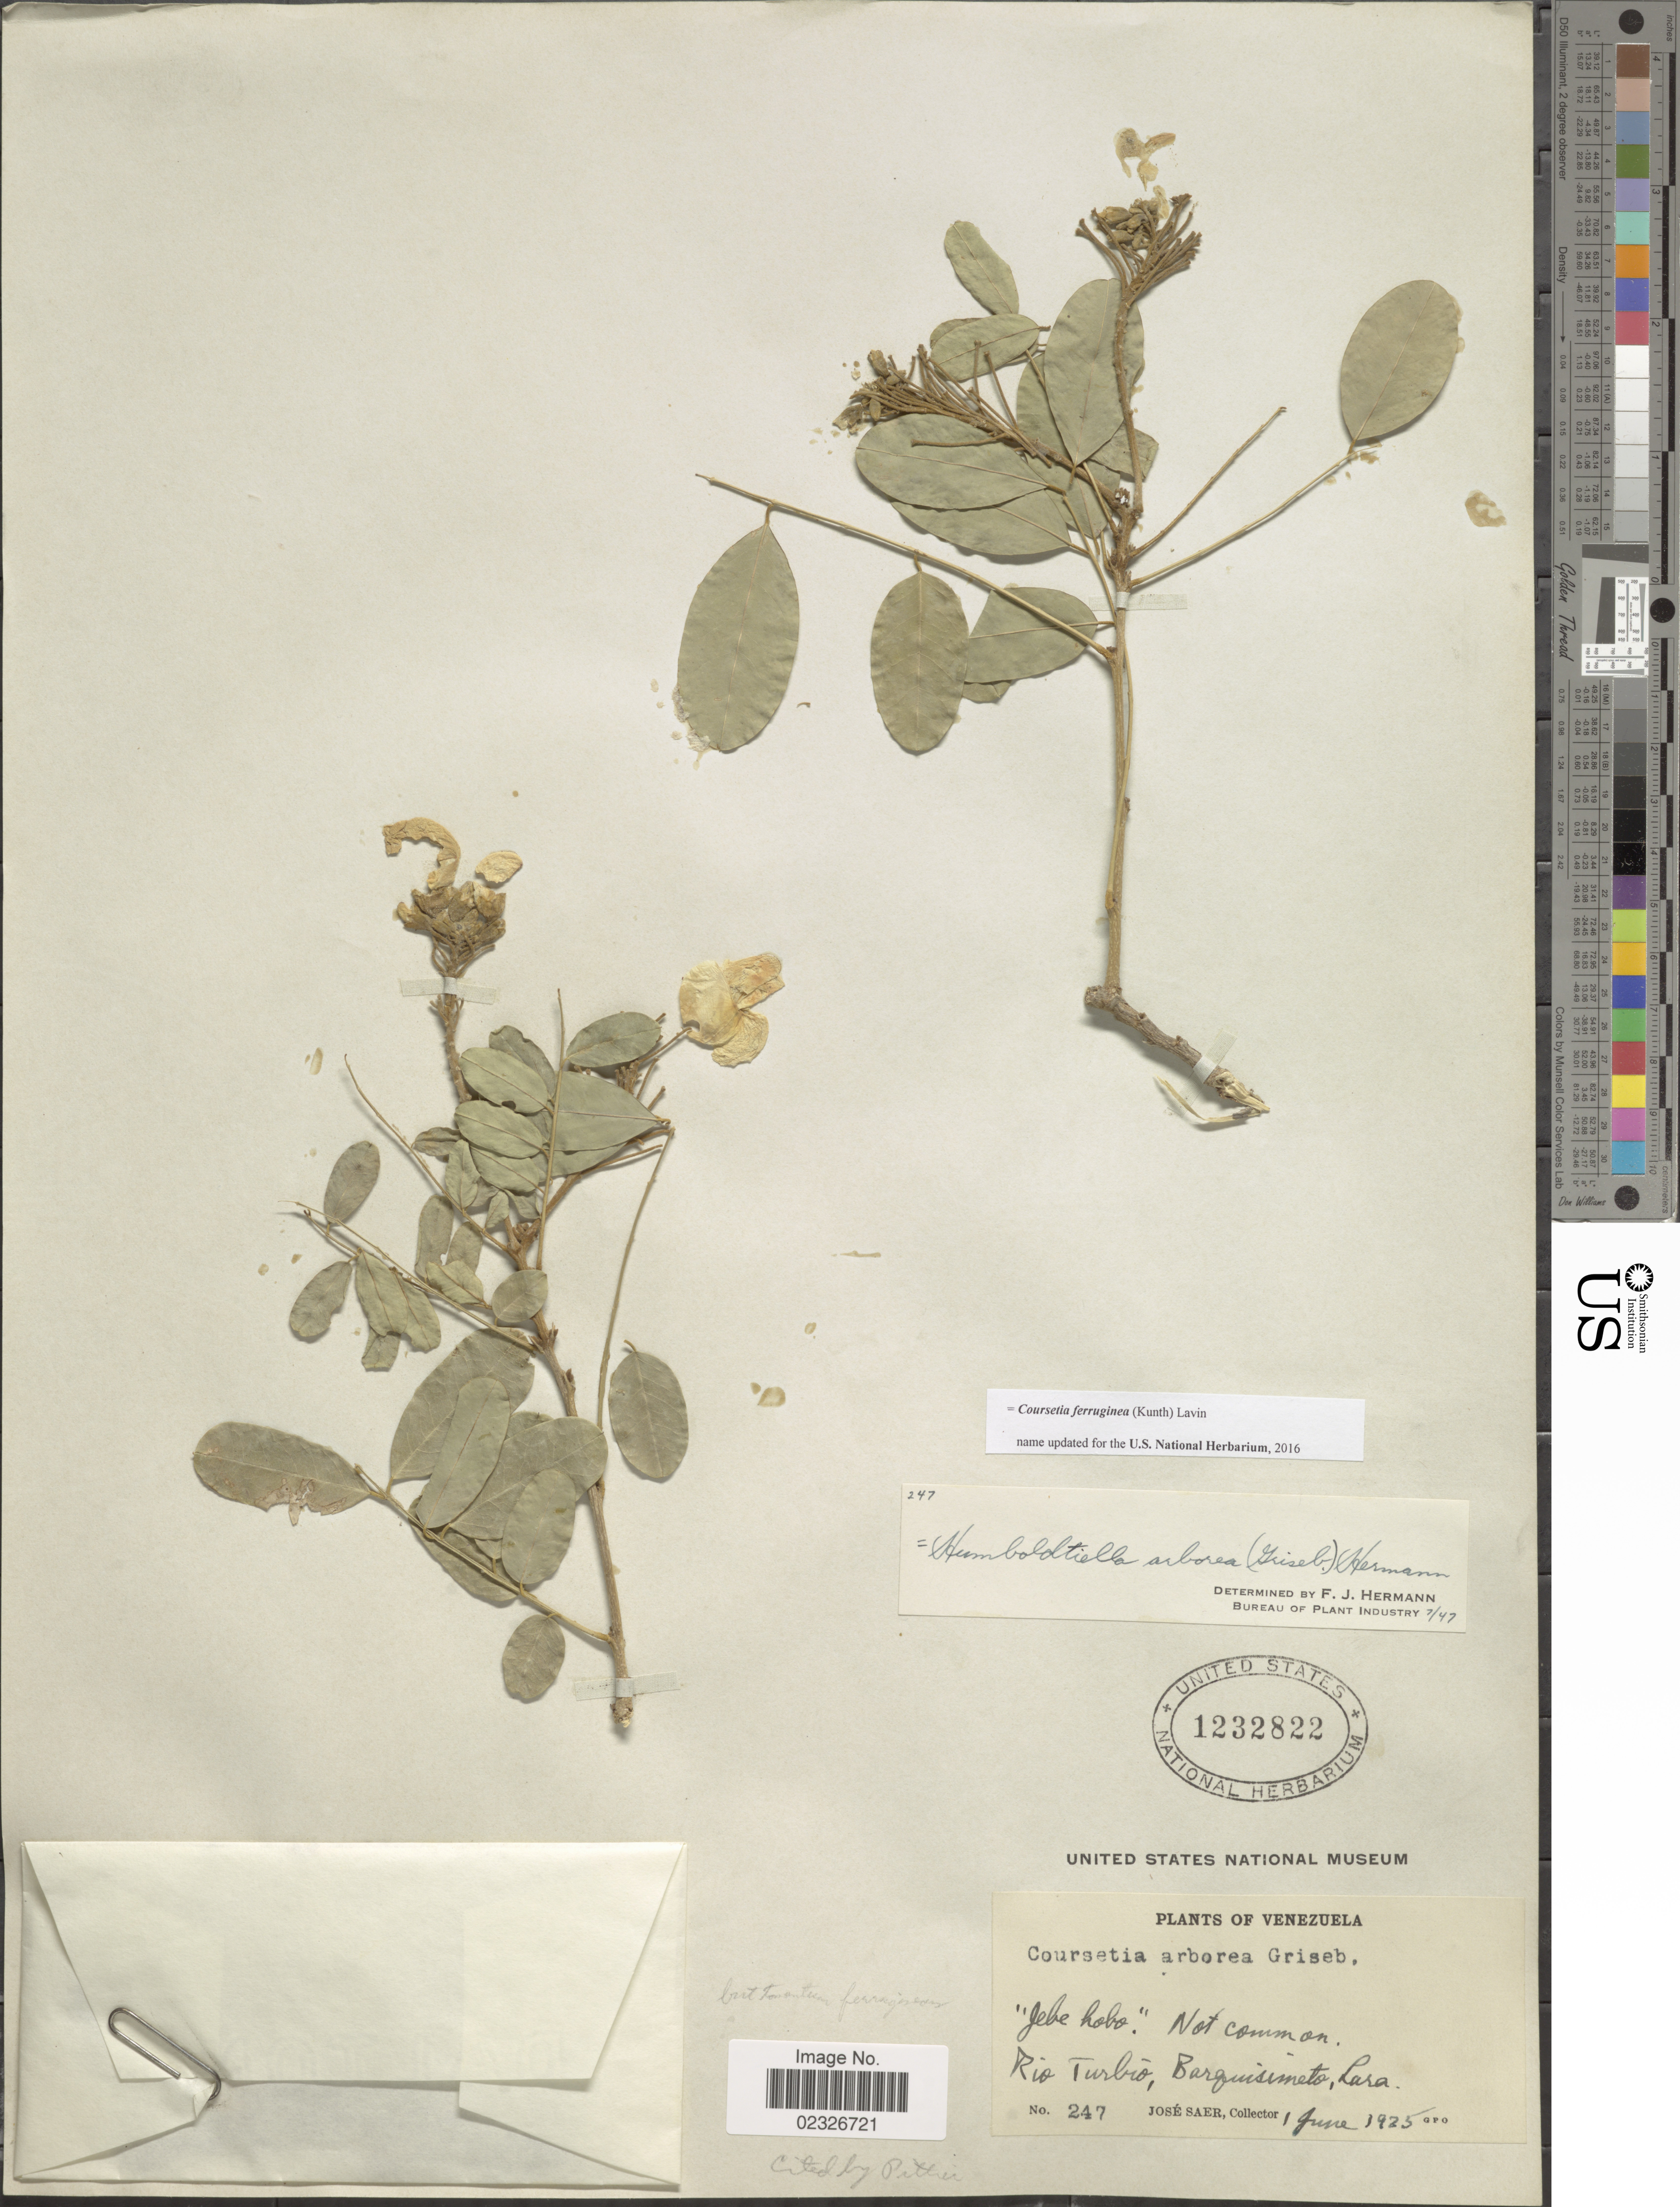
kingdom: Plantae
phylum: Tracheophyta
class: Magnoliopsida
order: Fabales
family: Fabaceae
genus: Coursetia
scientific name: Coursetia ferruginea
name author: (Kunth) Lavin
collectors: J. Saer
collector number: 247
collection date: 1925-06-01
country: Venezuela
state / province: Lara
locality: Rio Turbio, Barquisimeto, Lara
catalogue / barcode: US 1232822